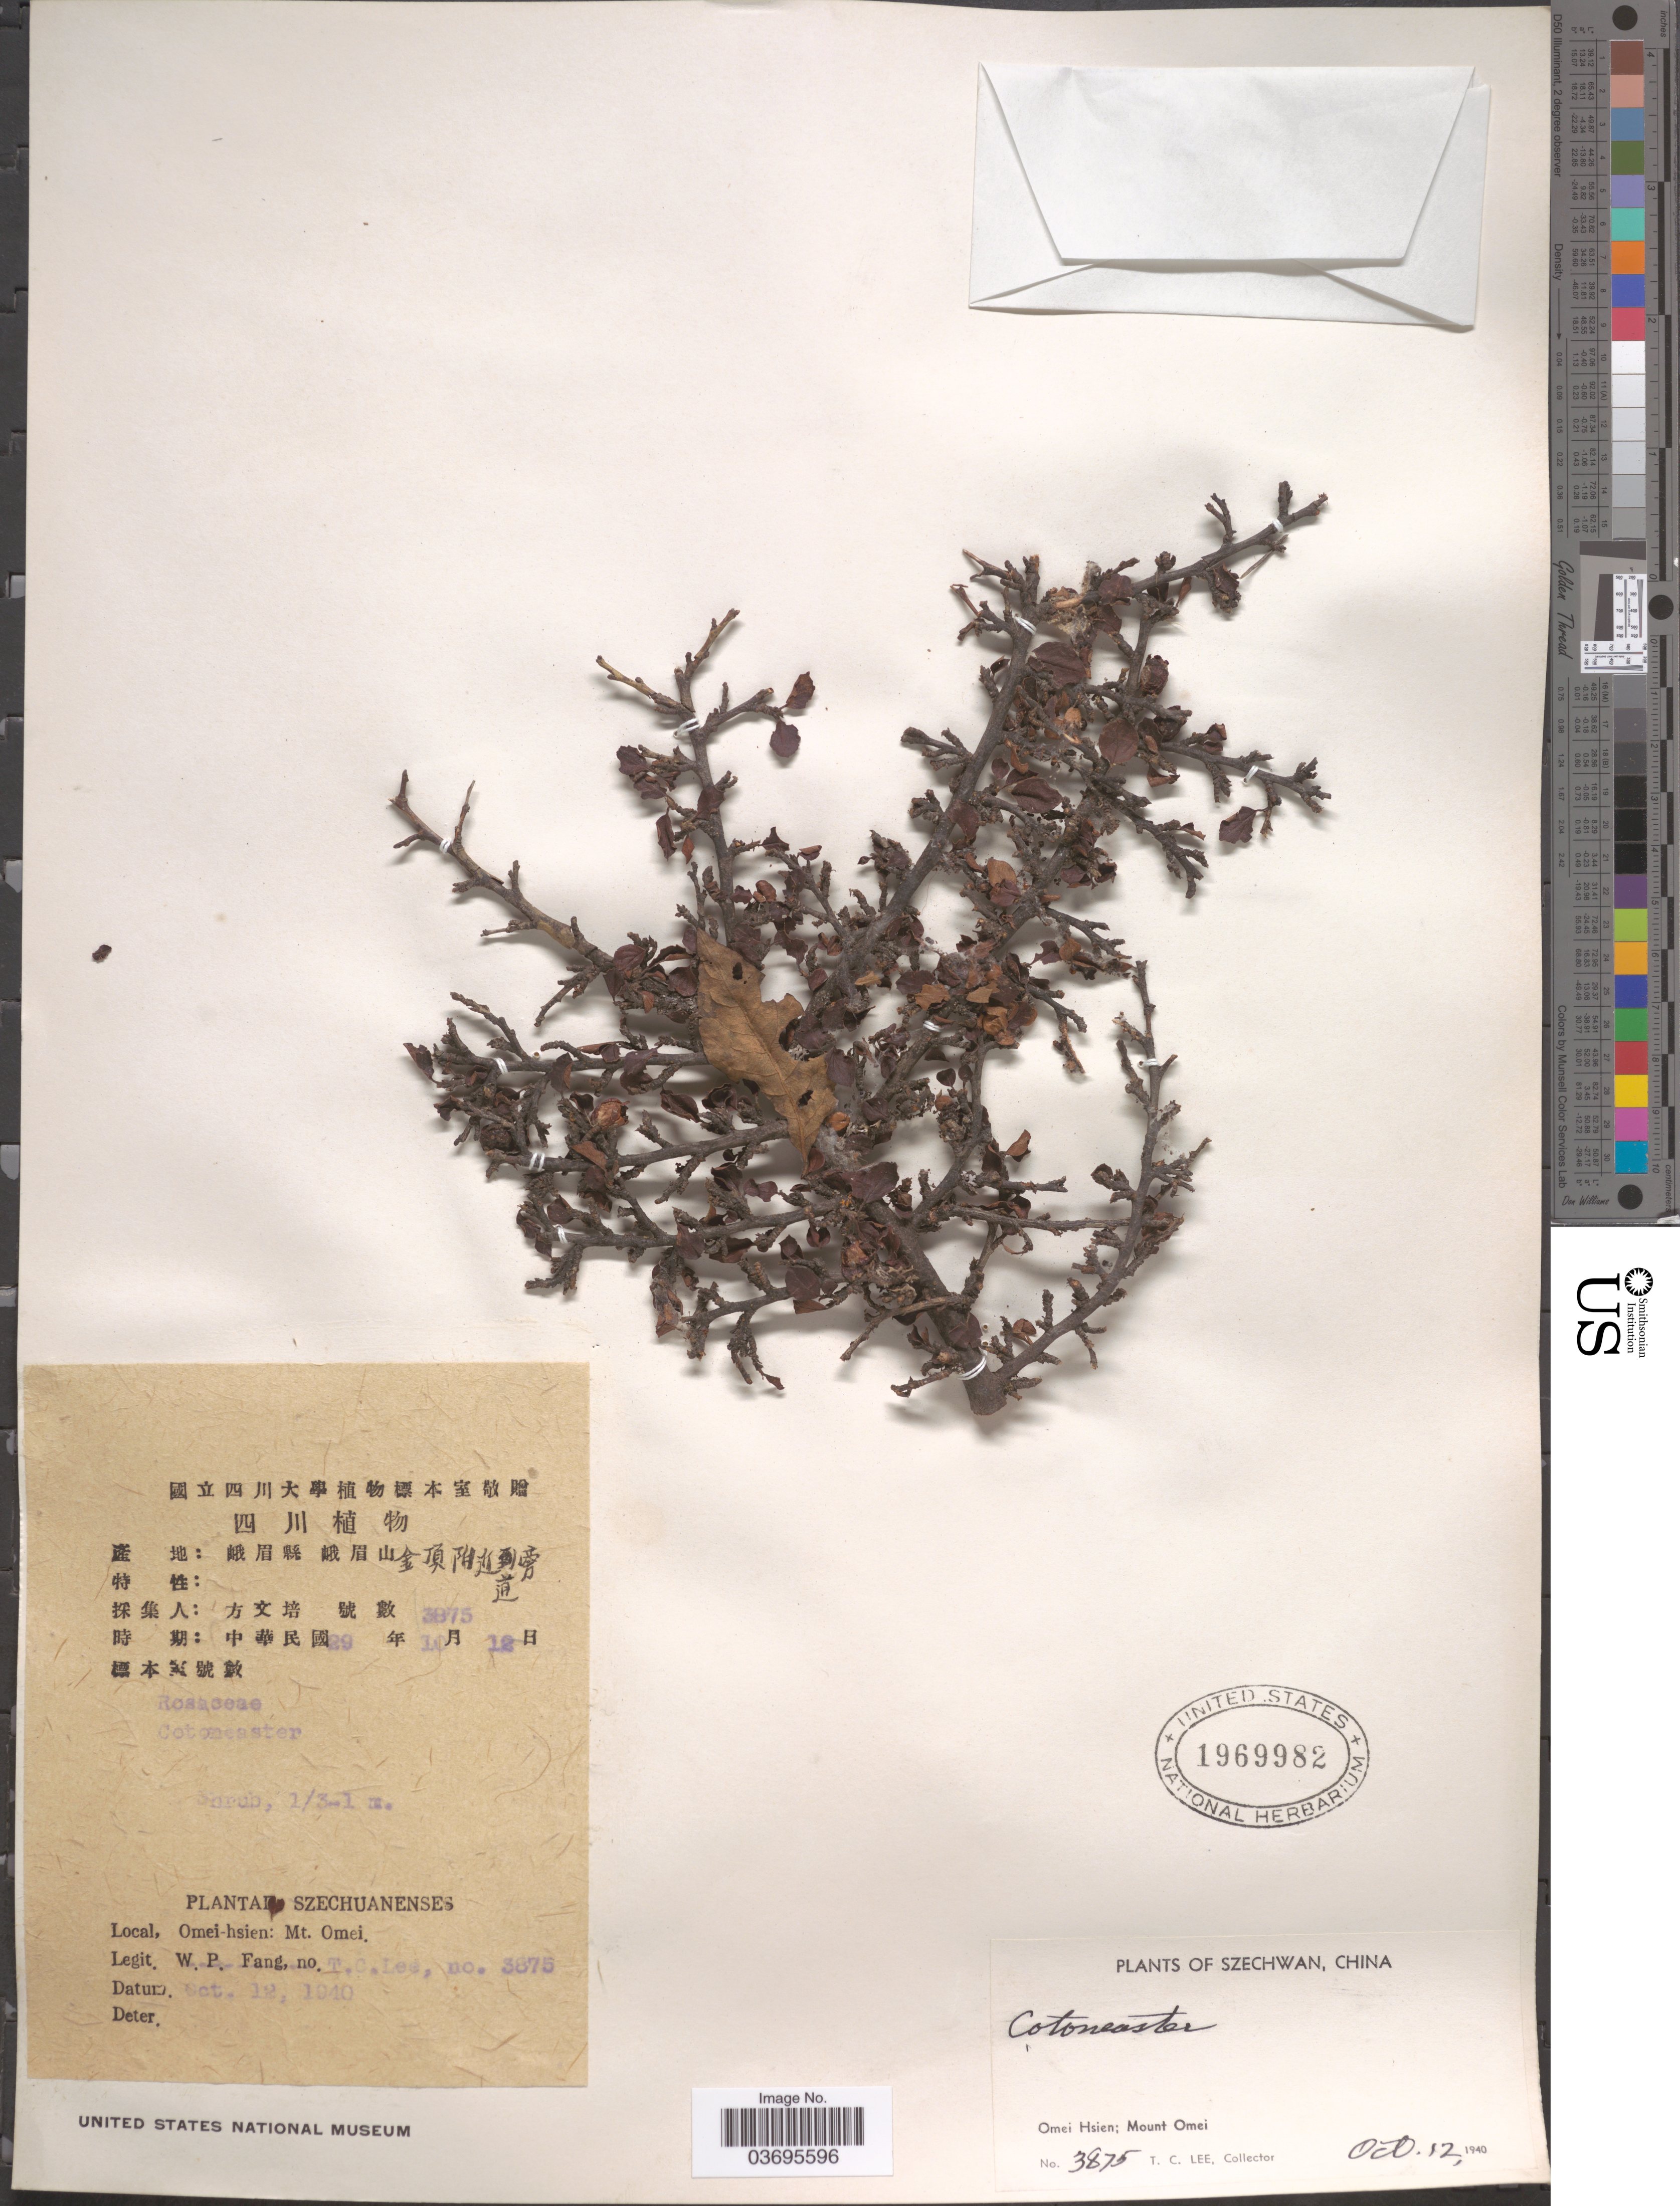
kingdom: Plantae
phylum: Tracheophyta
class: Magnoliopsida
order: Rosales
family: Rosaceae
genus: Cotoneaster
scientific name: Cotoneaster sp.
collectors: T. Lee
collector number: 3875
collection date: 1940-10-12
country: China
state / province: Sichuan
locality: Szechwan. Omei Hsien; Mount Omei.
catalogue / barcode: US 1969982